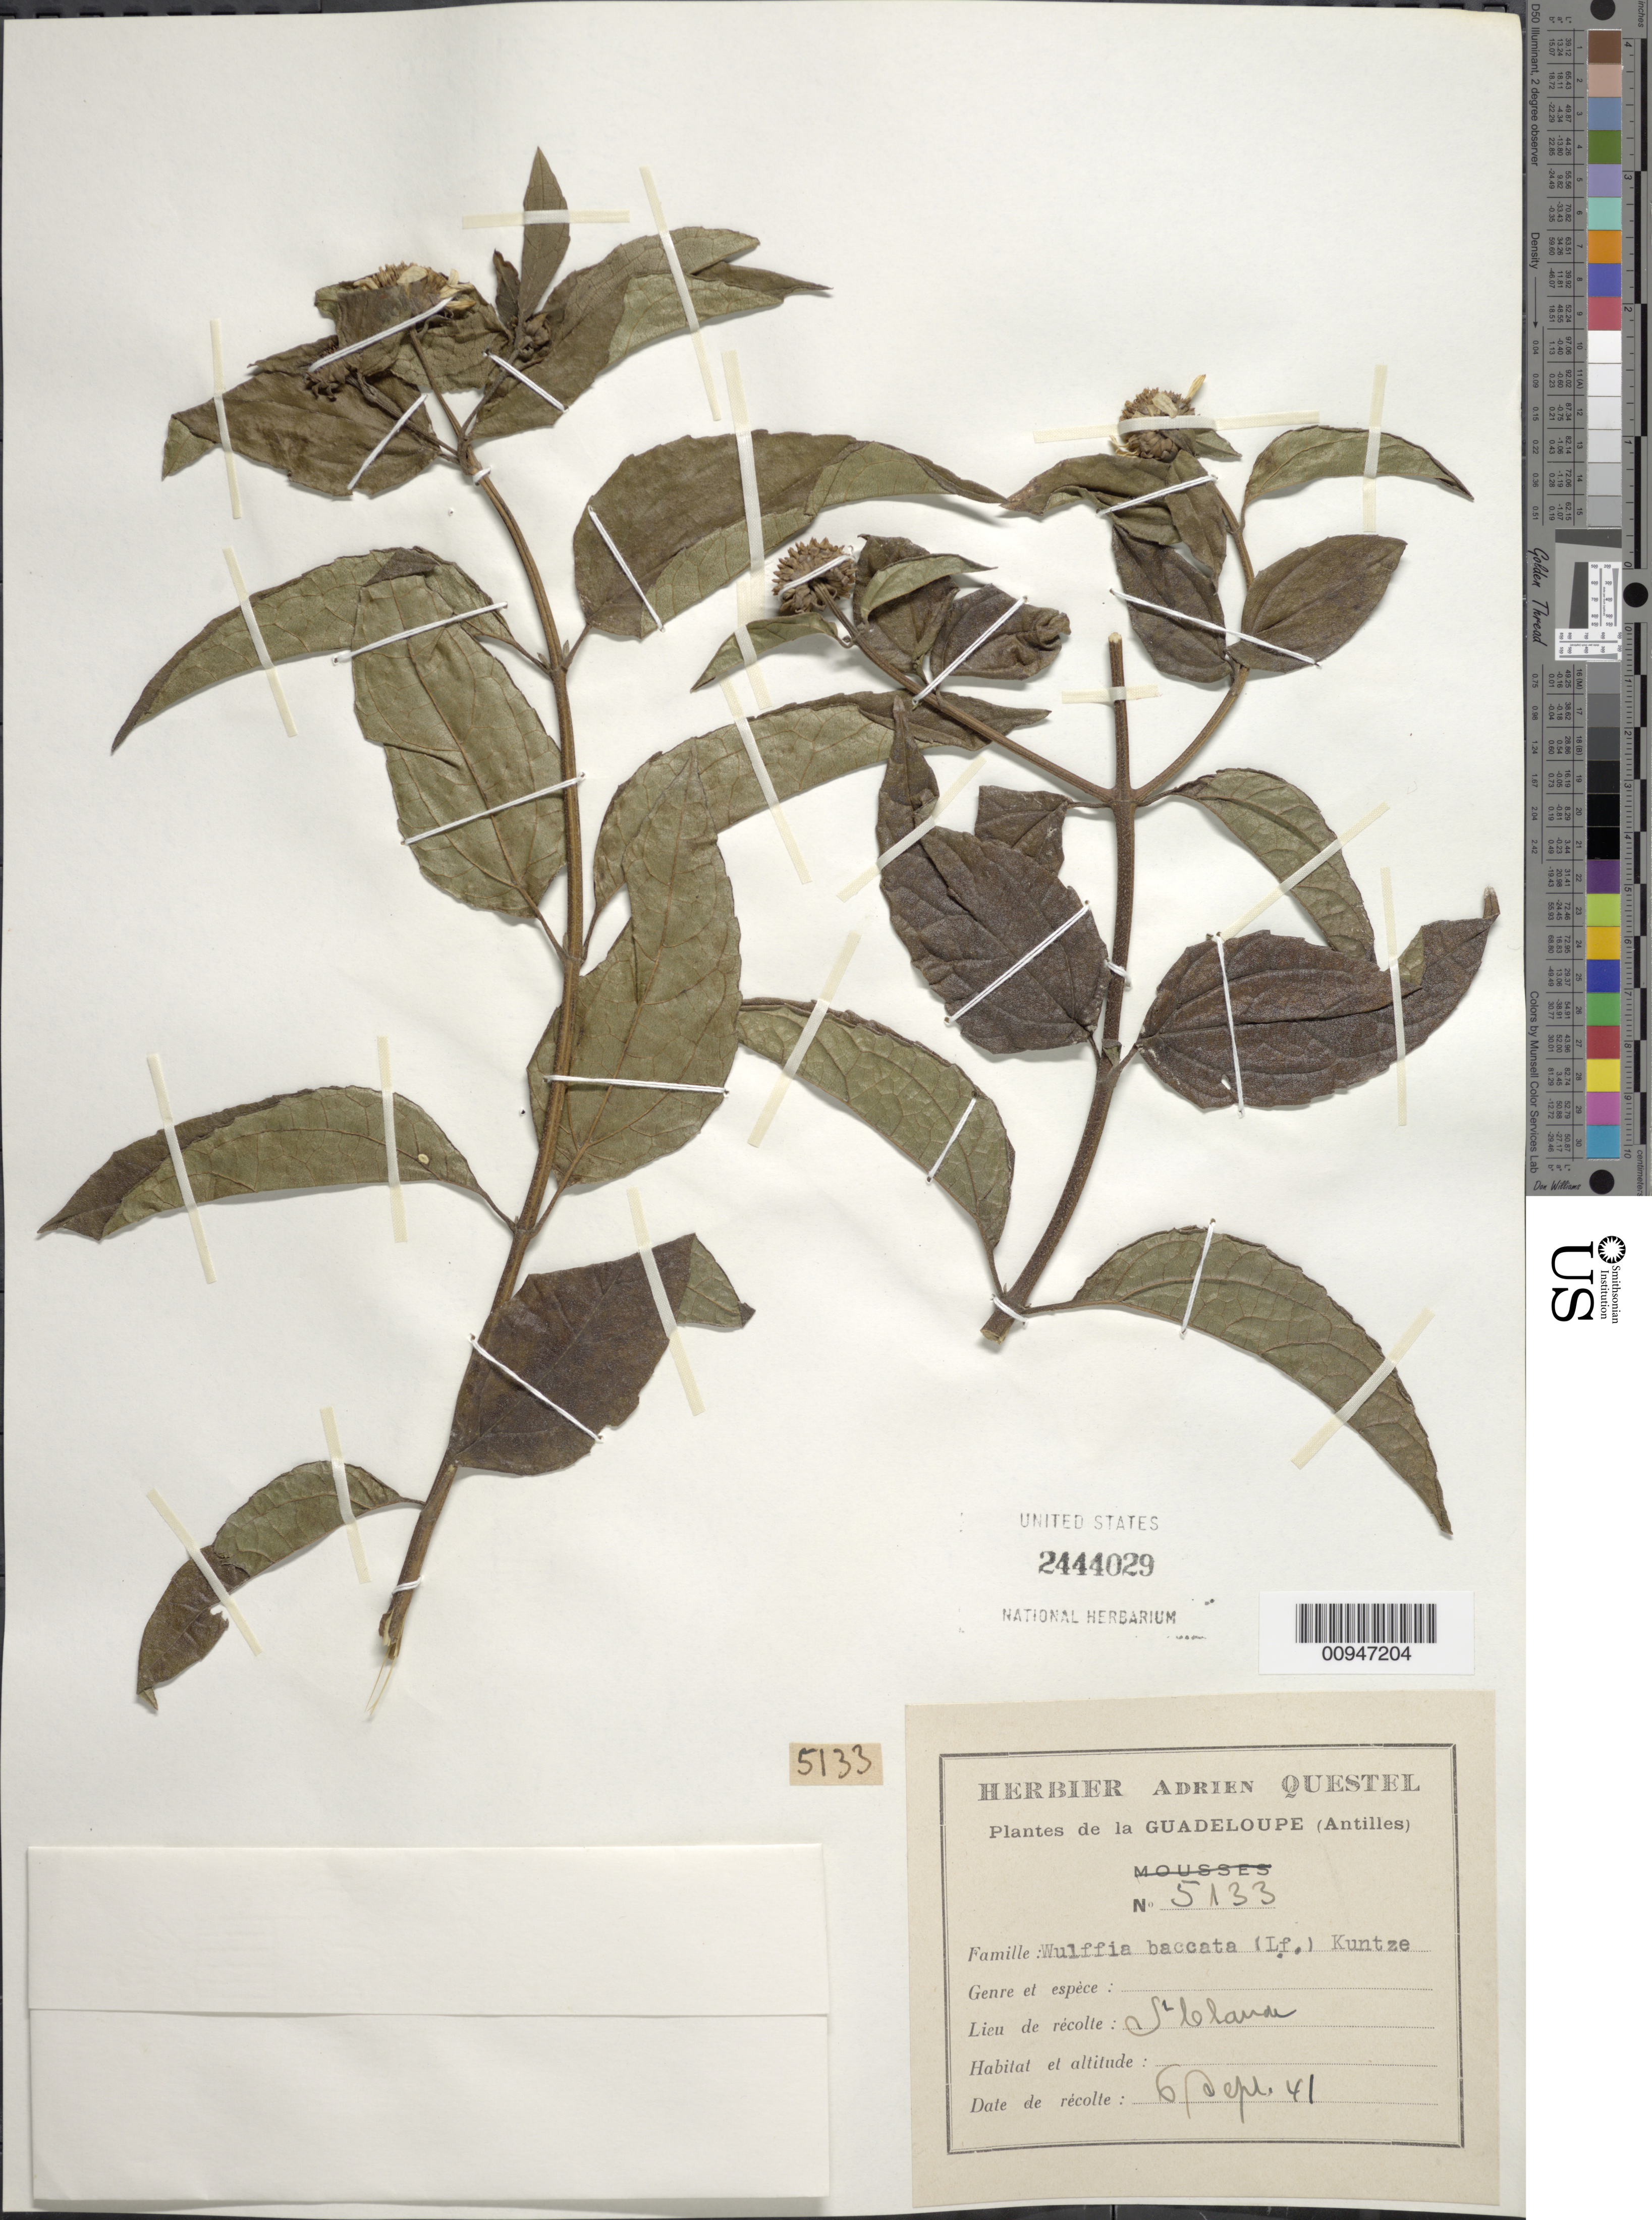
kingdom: Plantae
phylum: Tracheophyta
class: Magnoliopsida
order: Asterales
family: Asteraceae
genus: Wulffia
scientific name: Wulffia baccata var. baccata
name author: (L.) Kuntze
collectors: A. Questel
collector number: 5133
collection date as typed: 06 Sep 1941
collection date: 1941-09-06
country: Guadeloupe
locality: St. Claude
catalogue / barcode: US 2444029